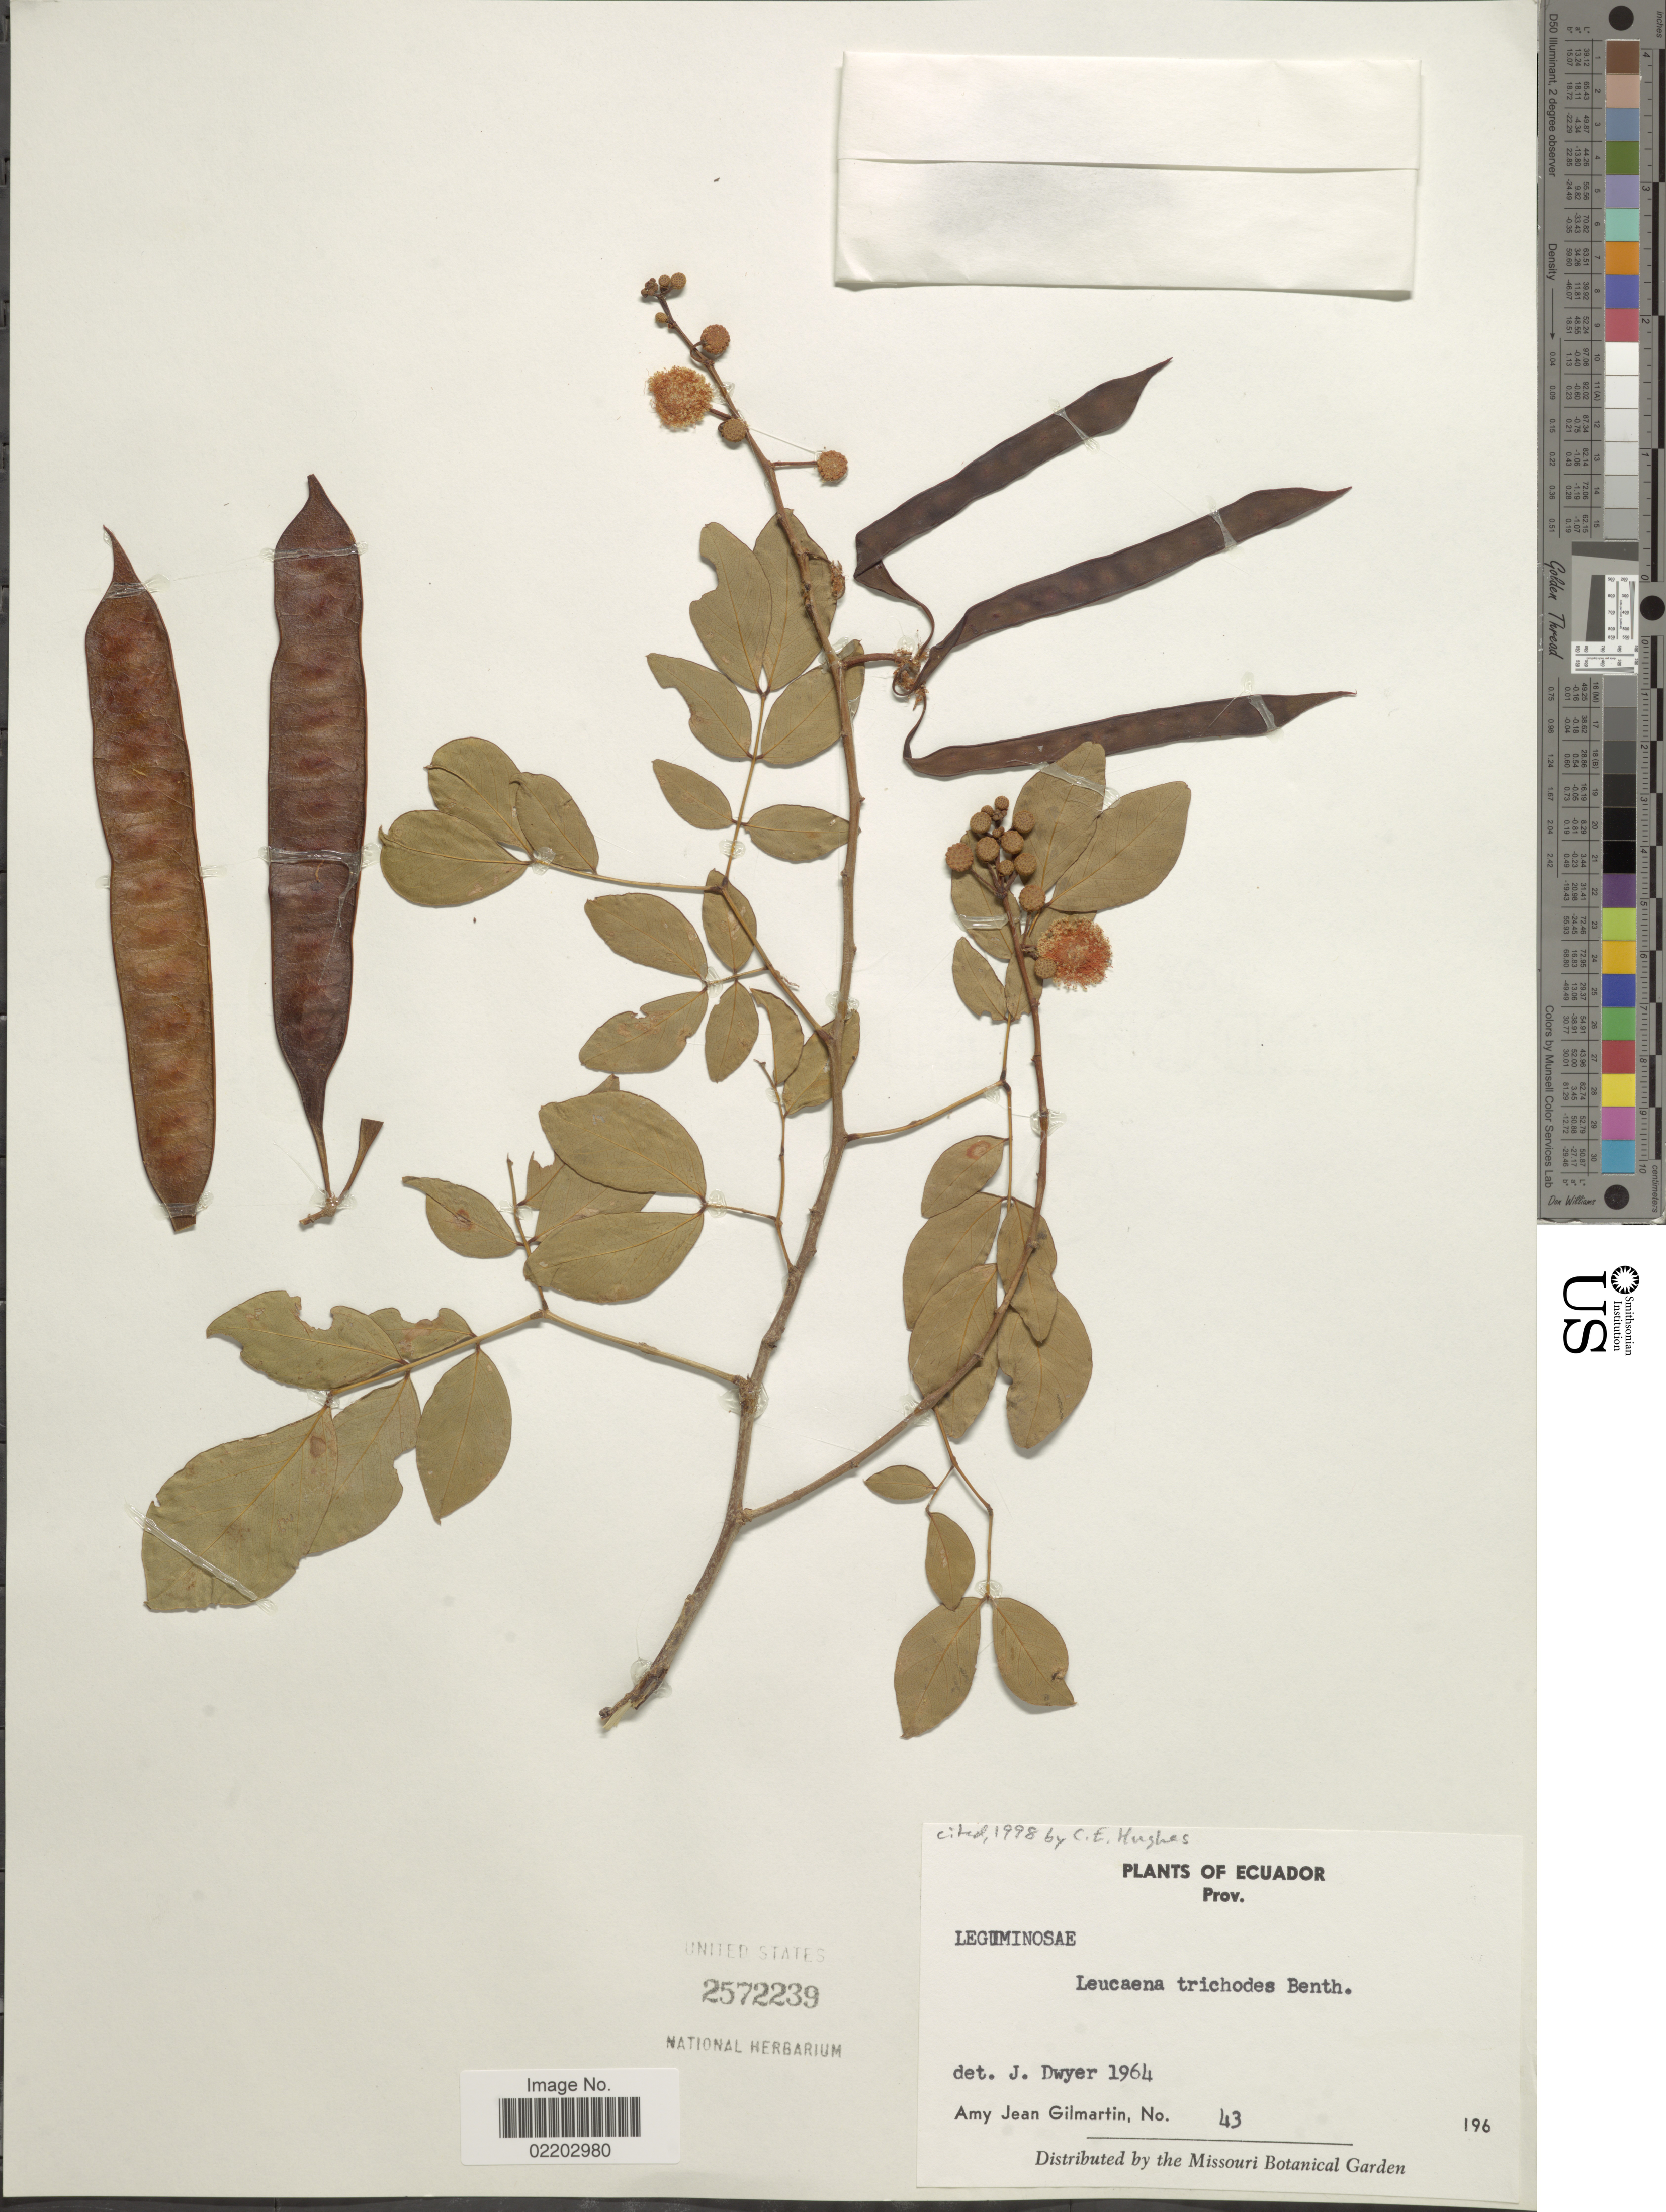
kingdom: Plantae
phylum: Tracheophyta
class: Magnoliopsida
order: Fabales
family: Fabaceae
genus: Leucaena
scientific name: Leucaena trichodes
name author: (Jacq.) Benth.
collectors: A. J. Gilmartin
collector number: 43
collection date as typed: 196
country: Ecuador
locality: Ecuador, Prov.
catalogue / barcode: US 2572239